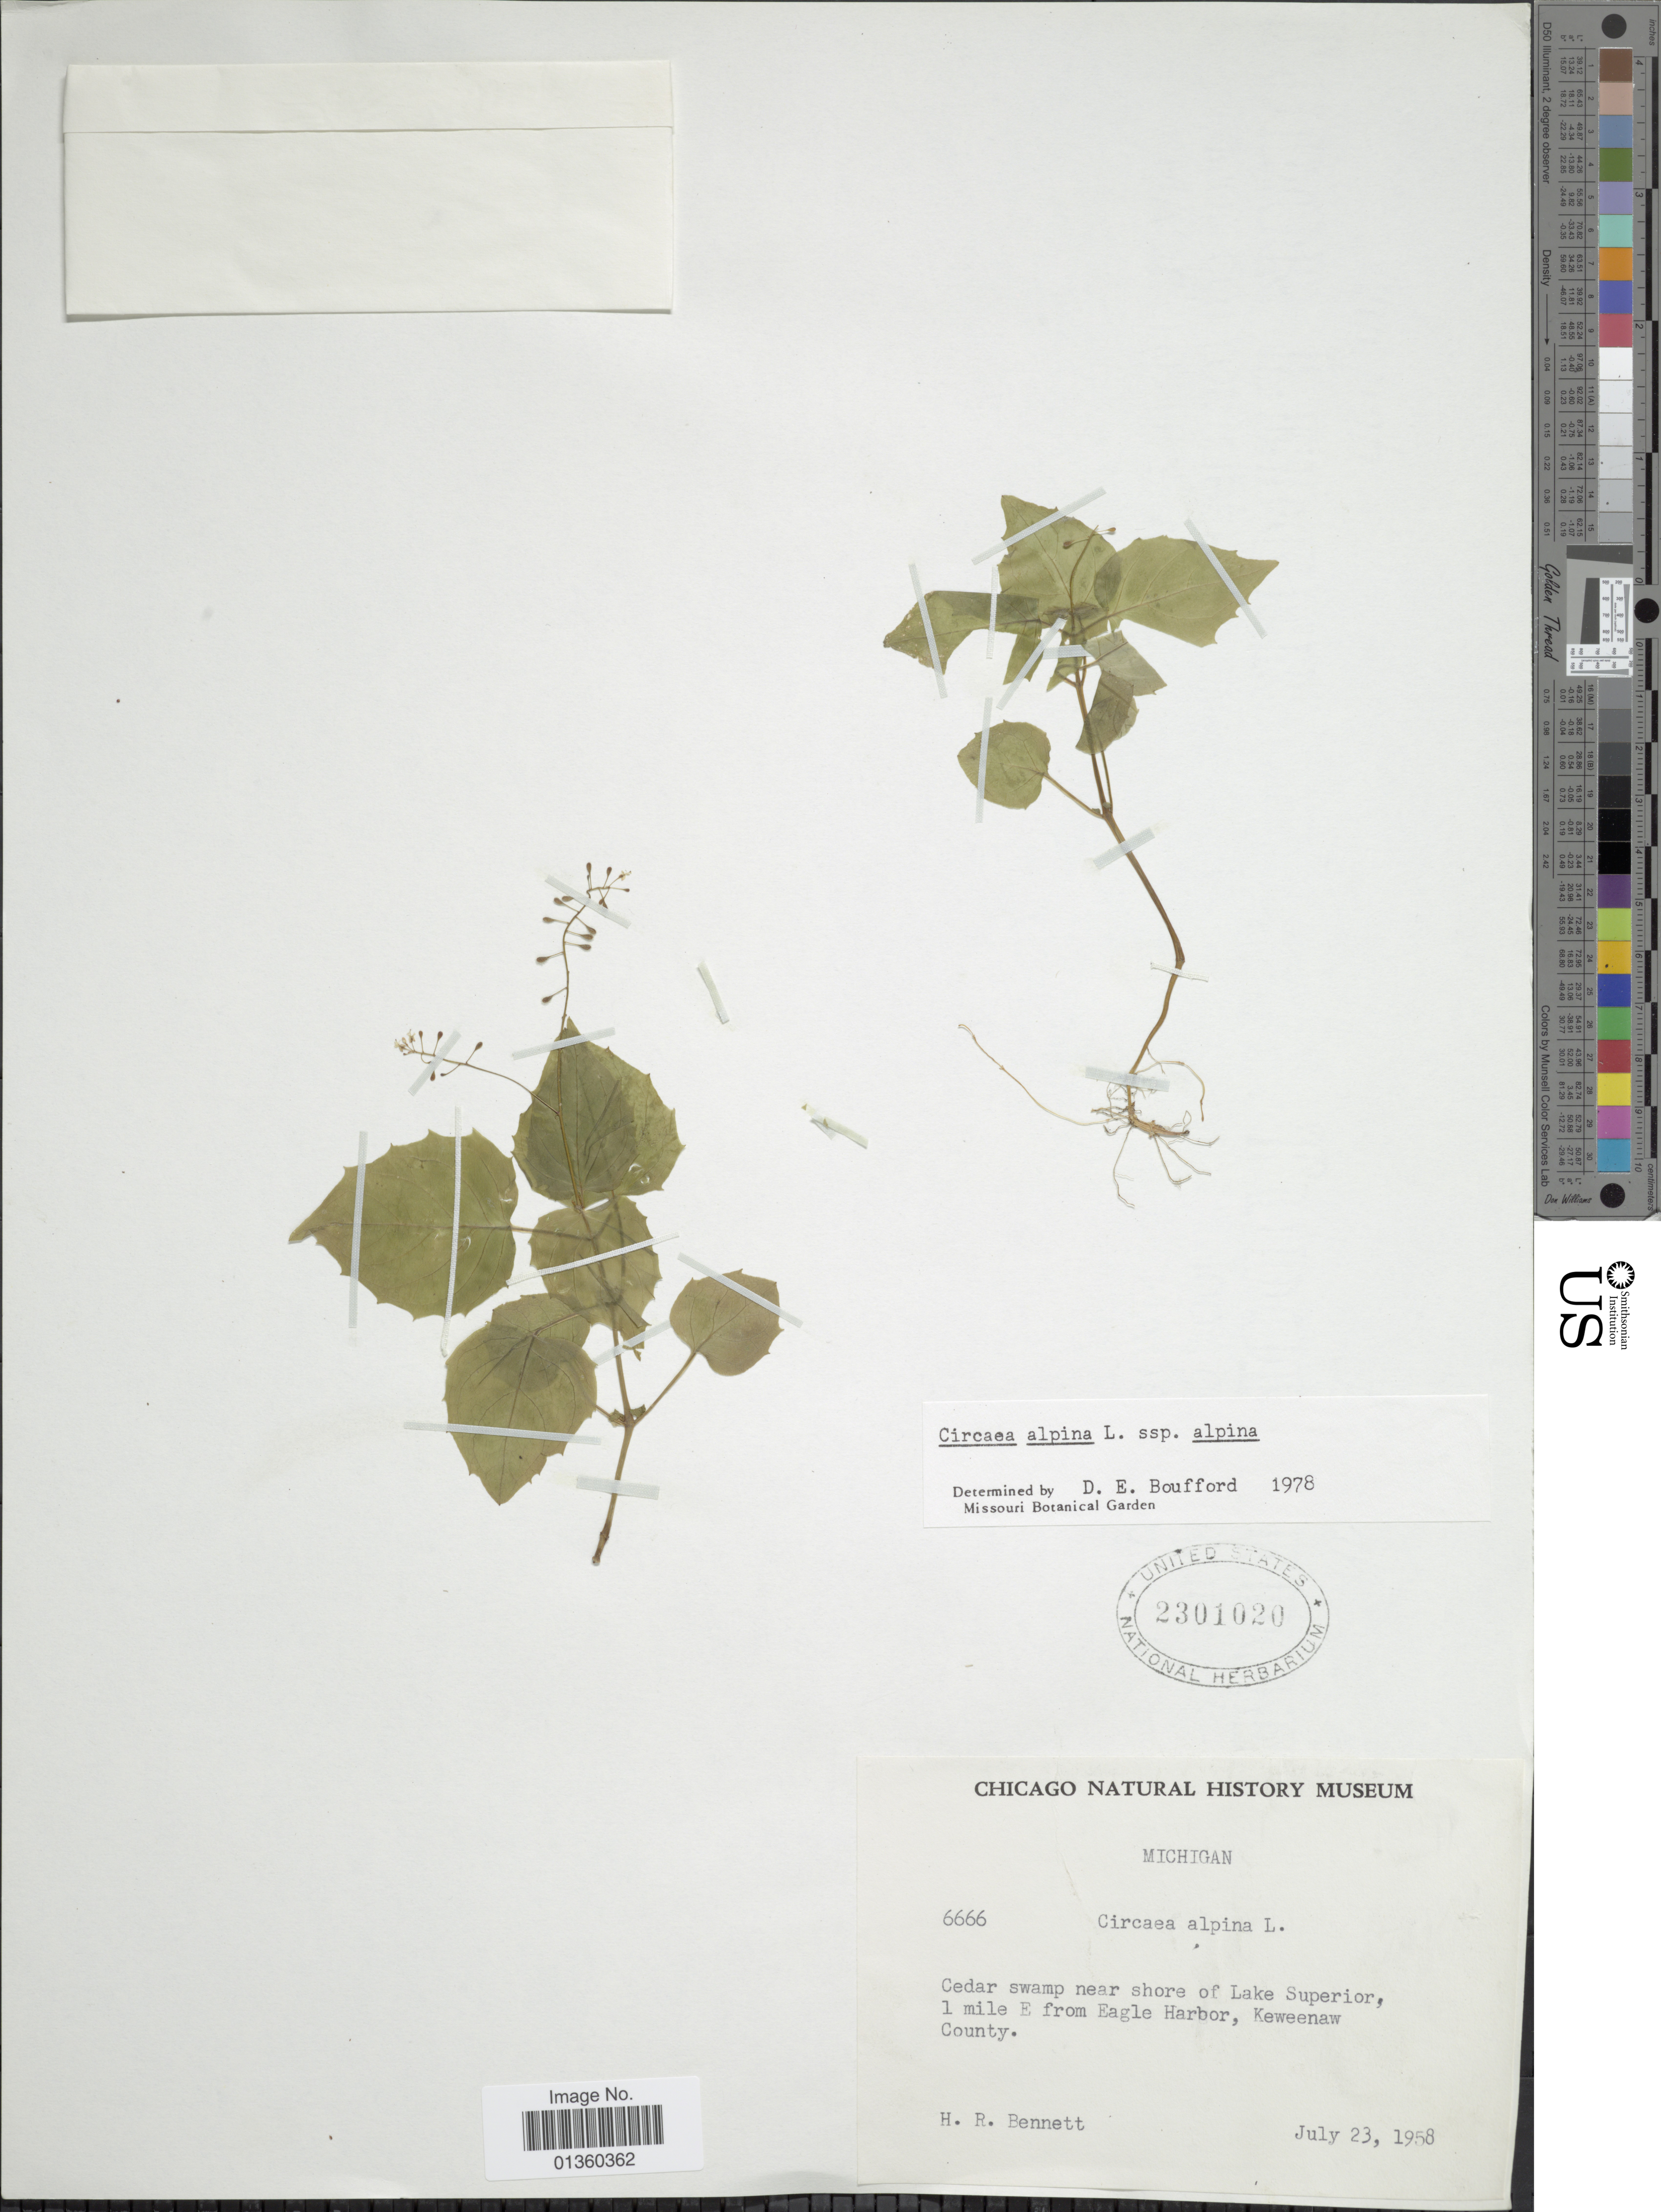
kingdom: Plantae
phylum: Tracheophyta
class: Magnoliopsida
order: Myrtales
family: Onagraceae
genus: Circaea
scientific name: Circaea alpina subsp. alpina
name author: L.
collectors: H. R. Bennett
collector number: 6666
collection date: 1958-07-23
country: United States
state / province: Michigan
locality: Cedar swamp near shore of Lake Superior, 1 mile E from Eagle Harbor, Keweenaw County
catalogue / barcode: US 2301020